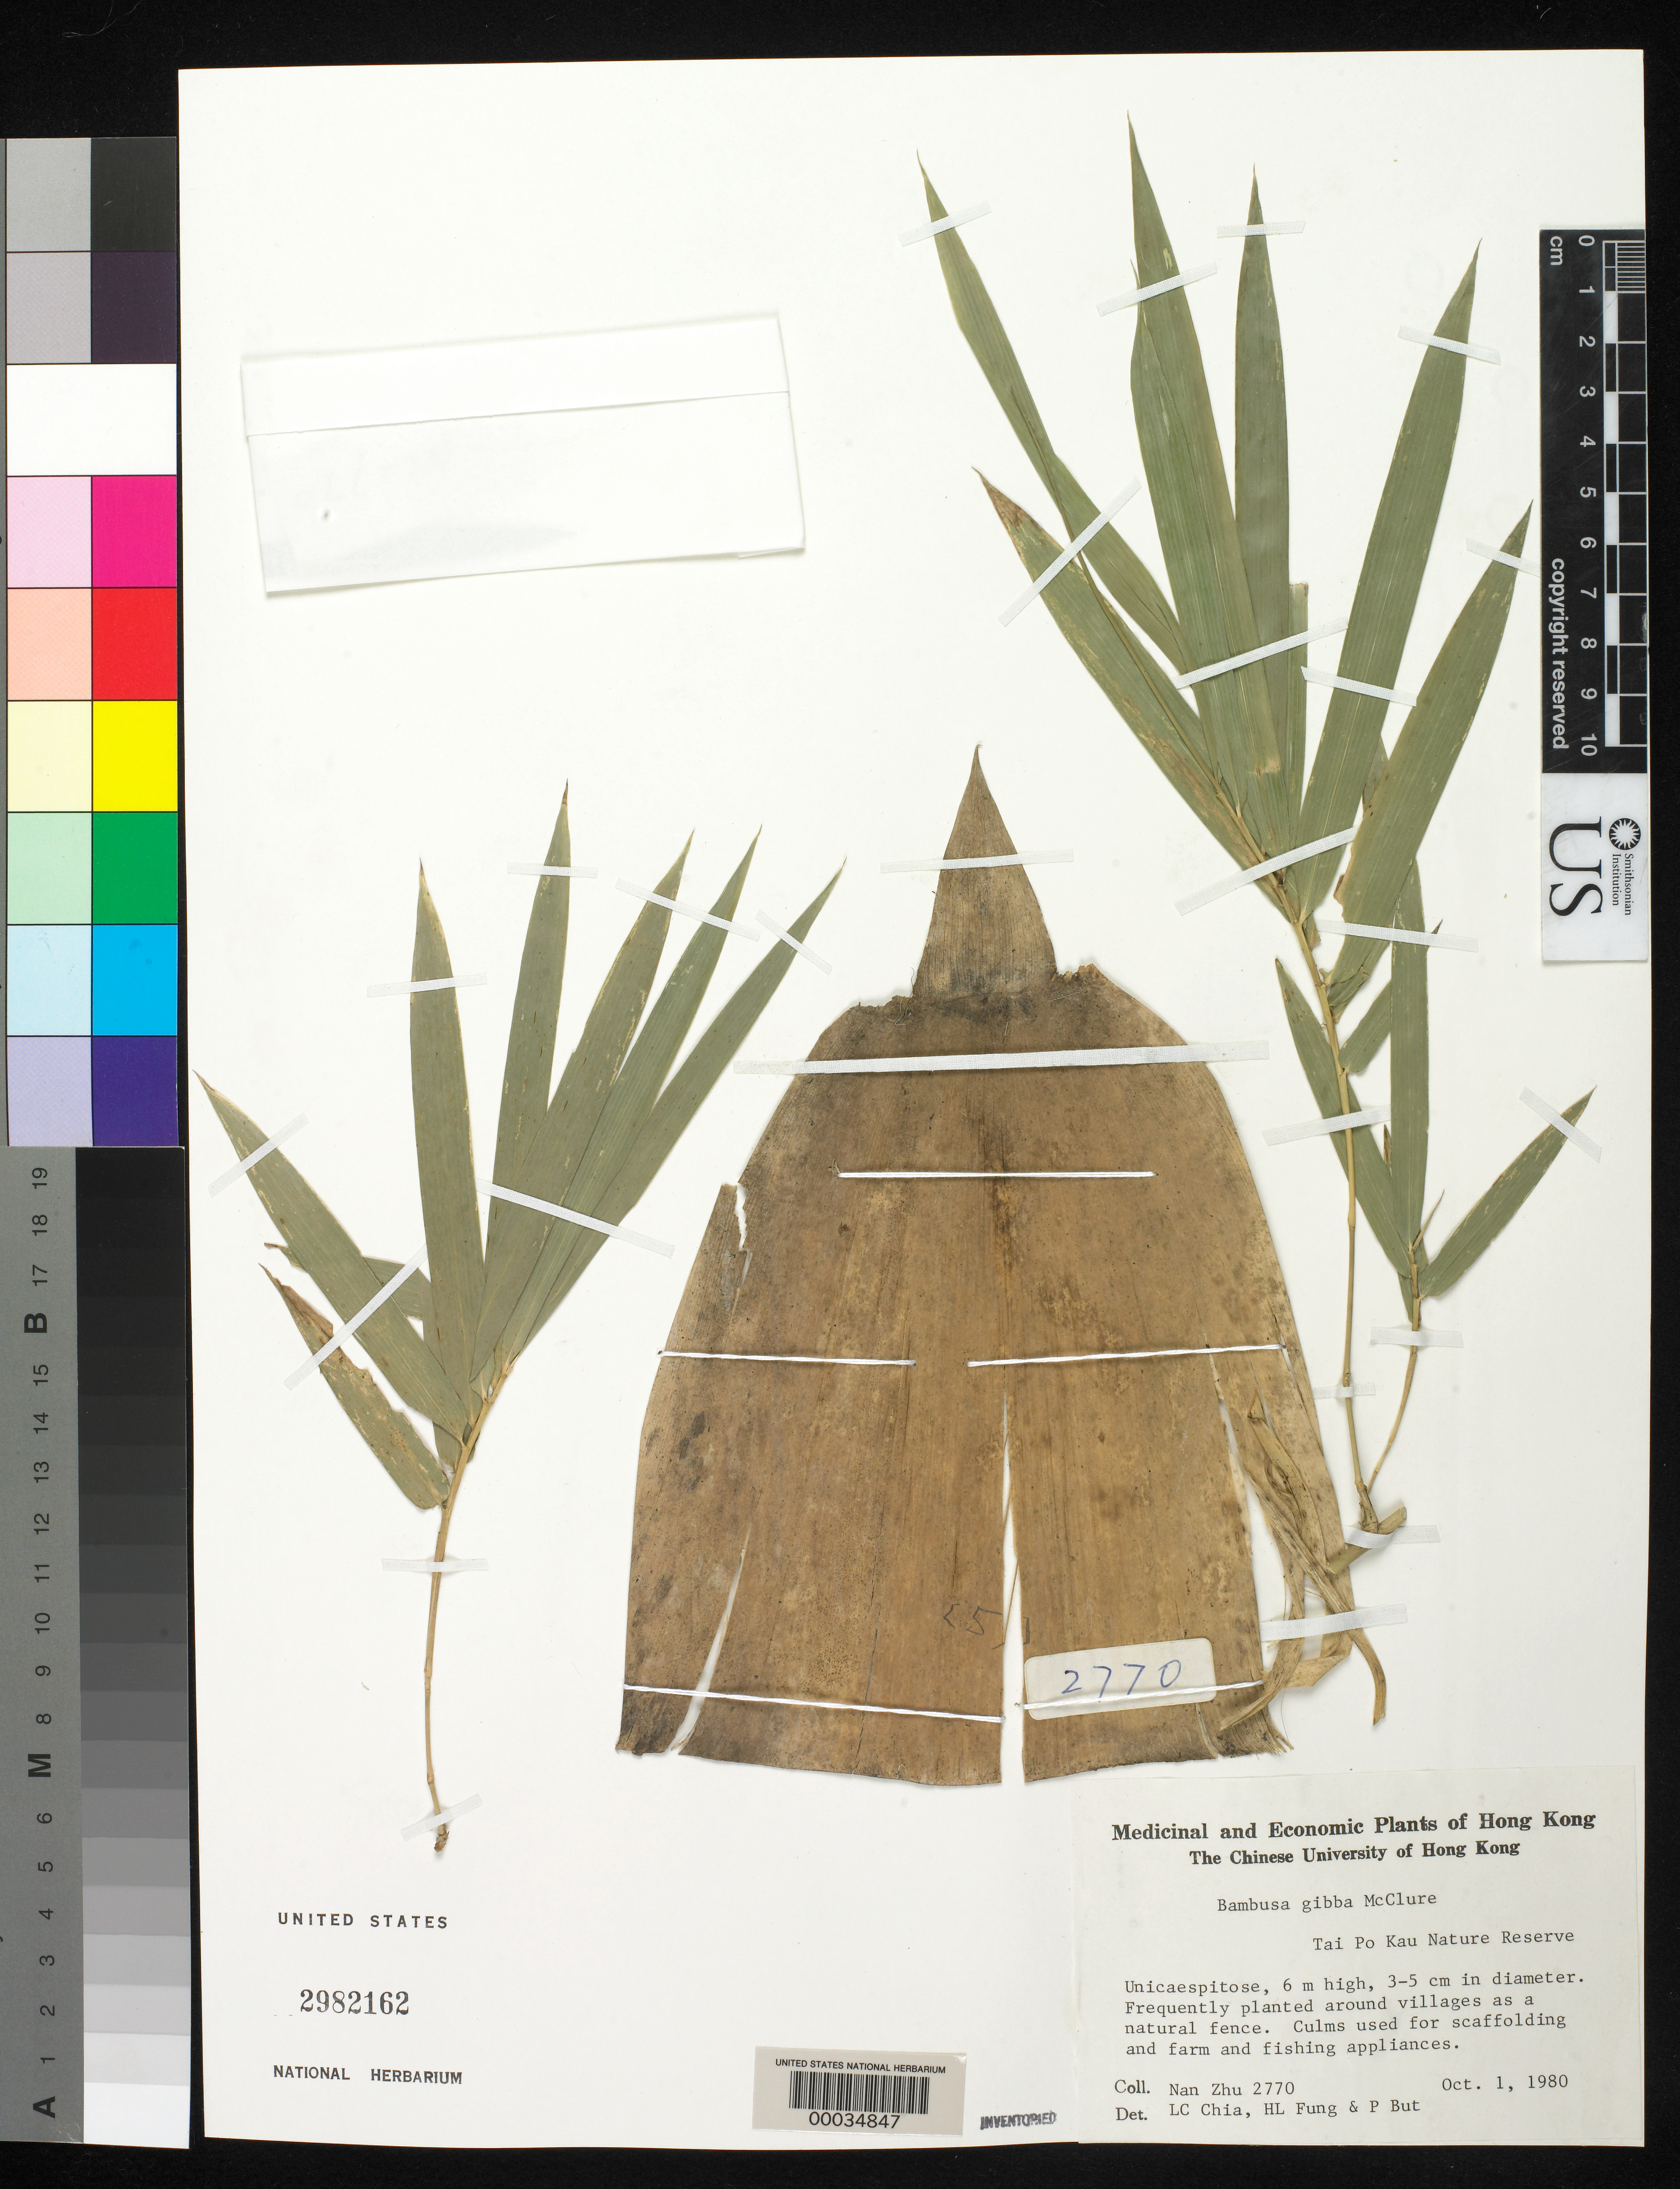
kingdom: Plantae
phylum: Tracheophyta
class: Liliopsida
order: Poales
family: Poaceae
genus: Bambusa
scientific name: Bambusa gibba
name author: McClure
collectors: Z. Nan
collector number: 2770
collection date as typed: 01 Oct 1980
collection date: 1980-10-01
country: China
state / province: Hong Kong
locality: Tai po kau nature reserve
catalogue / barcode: US 2982162